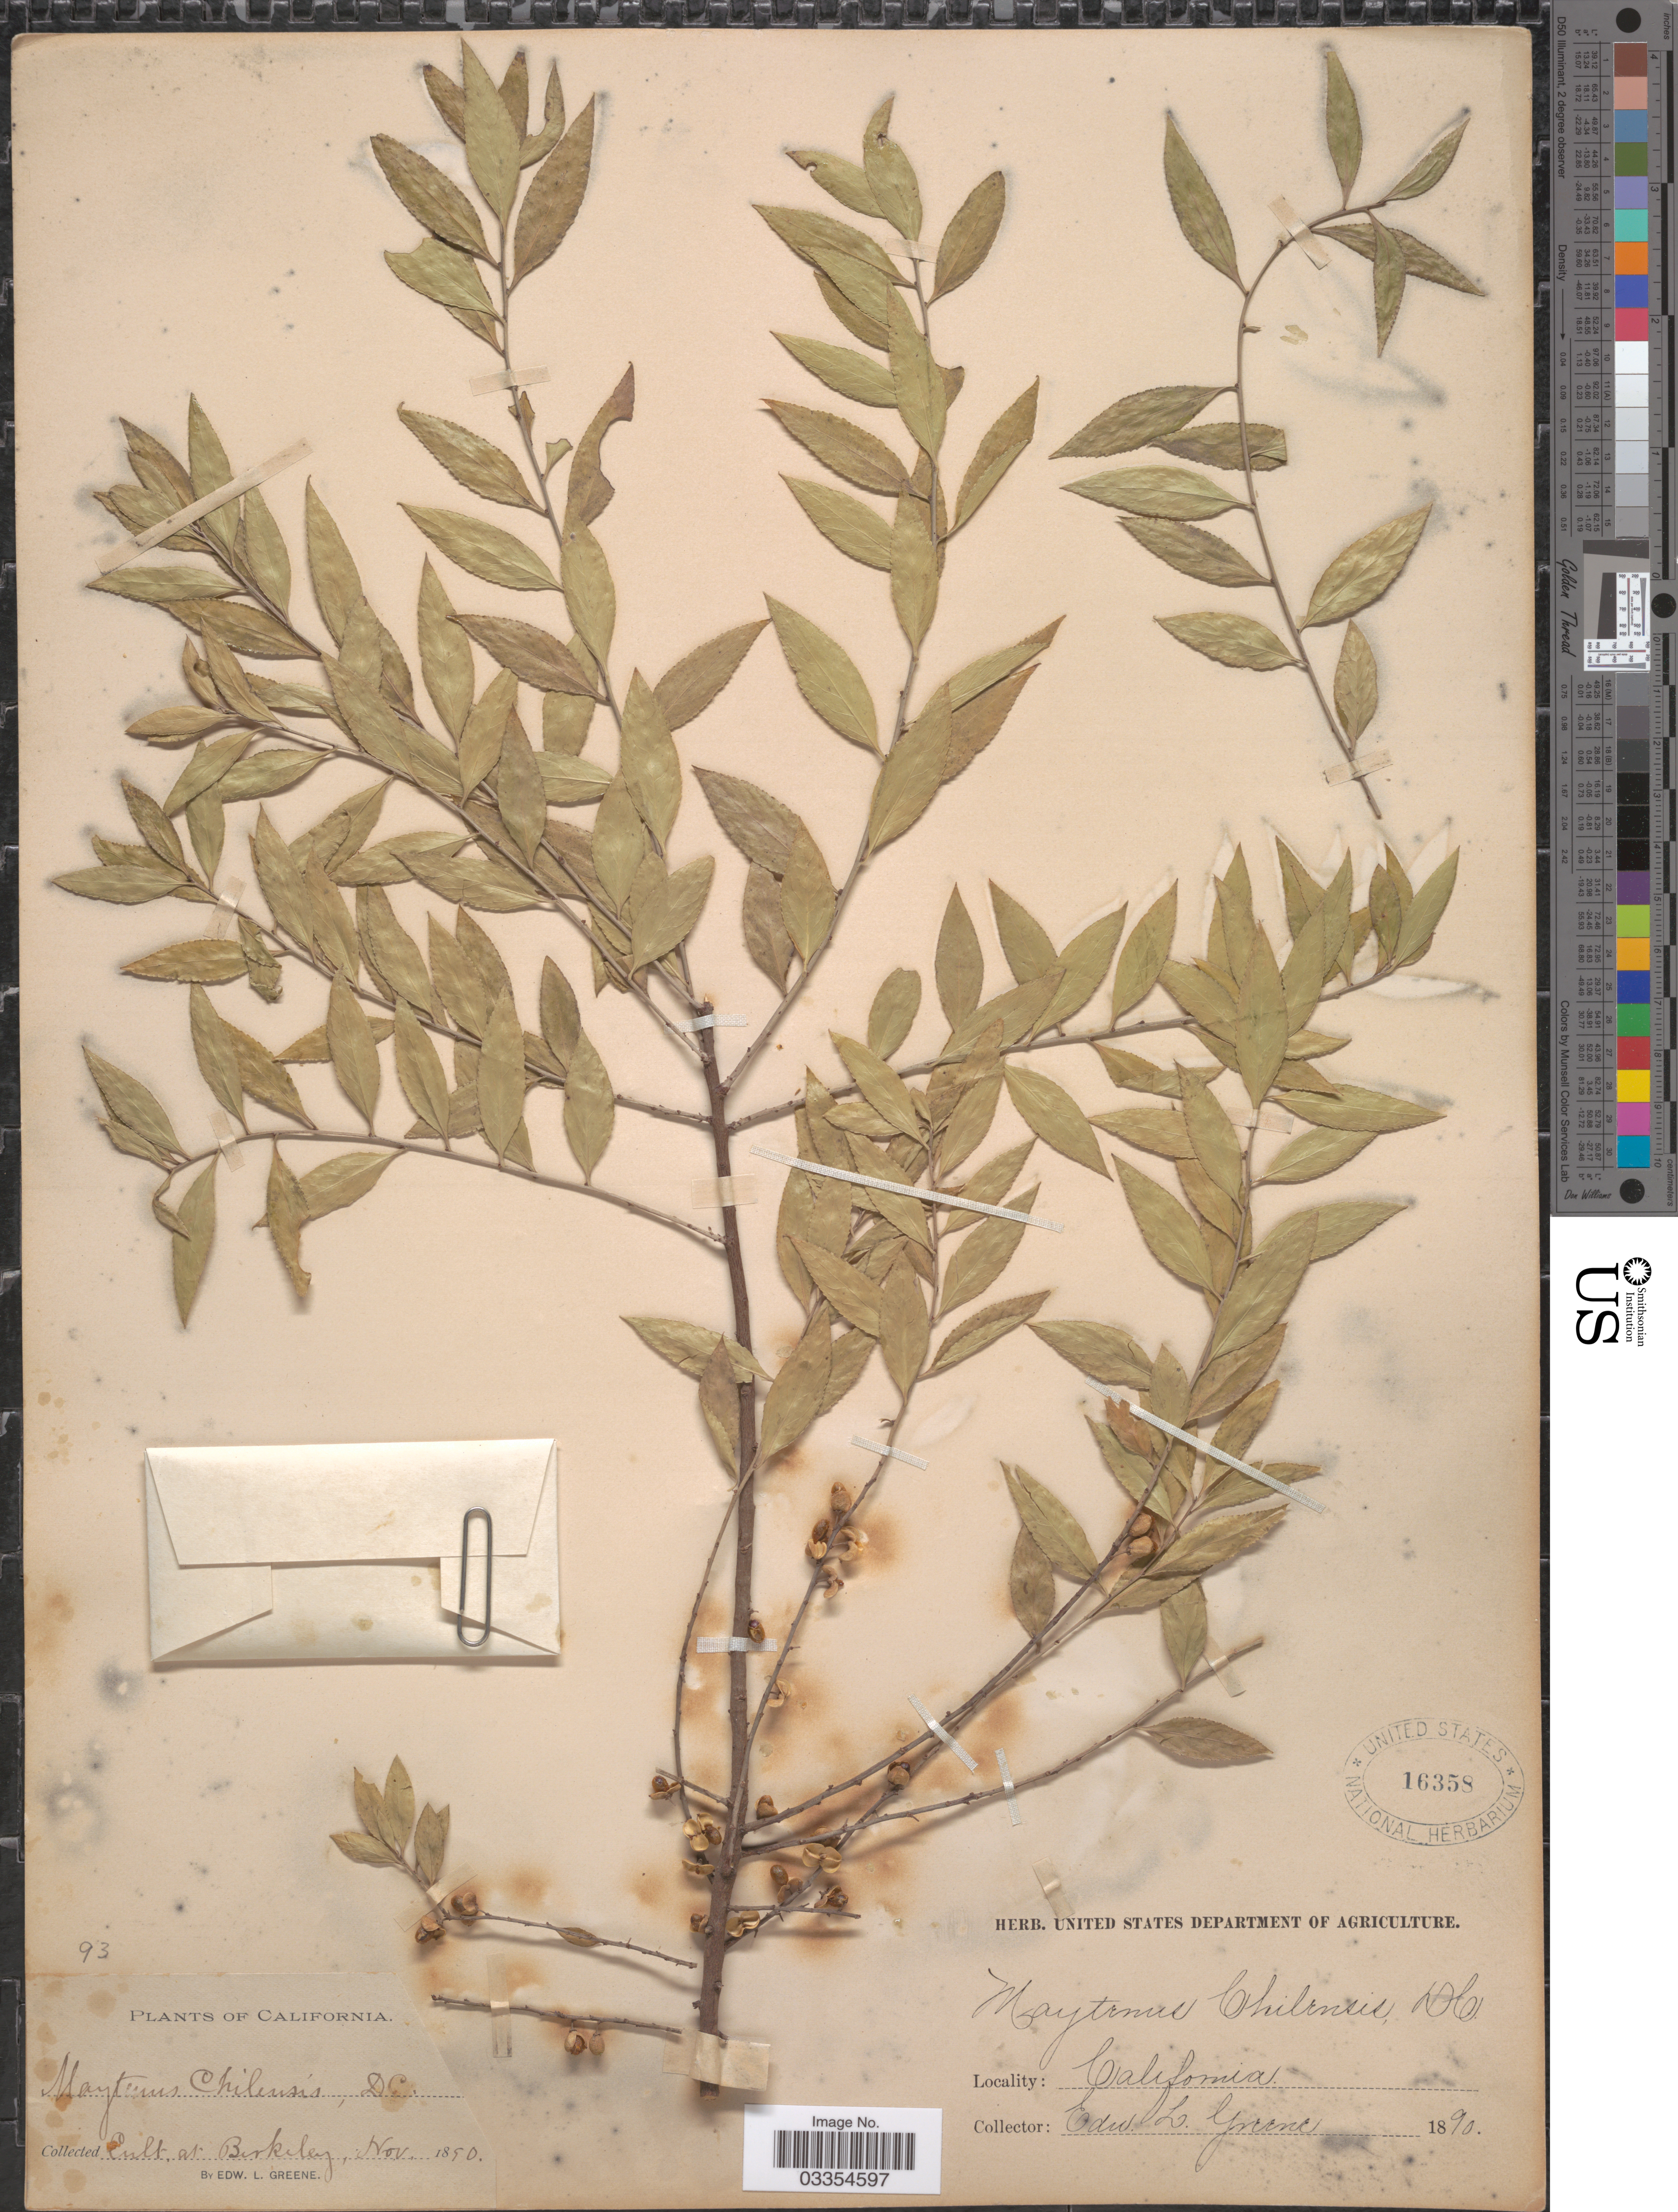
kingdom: Plantae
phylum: Tracheophyta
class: Magnoliopsida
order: Celastrales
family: Celastraceae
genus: Maytenus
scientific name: Maytenus boaria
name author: Molina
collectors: E. L. Greene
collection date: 1890-11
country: United States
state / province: California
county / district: Alameda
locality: At Berkeley.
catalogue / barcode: US 16358